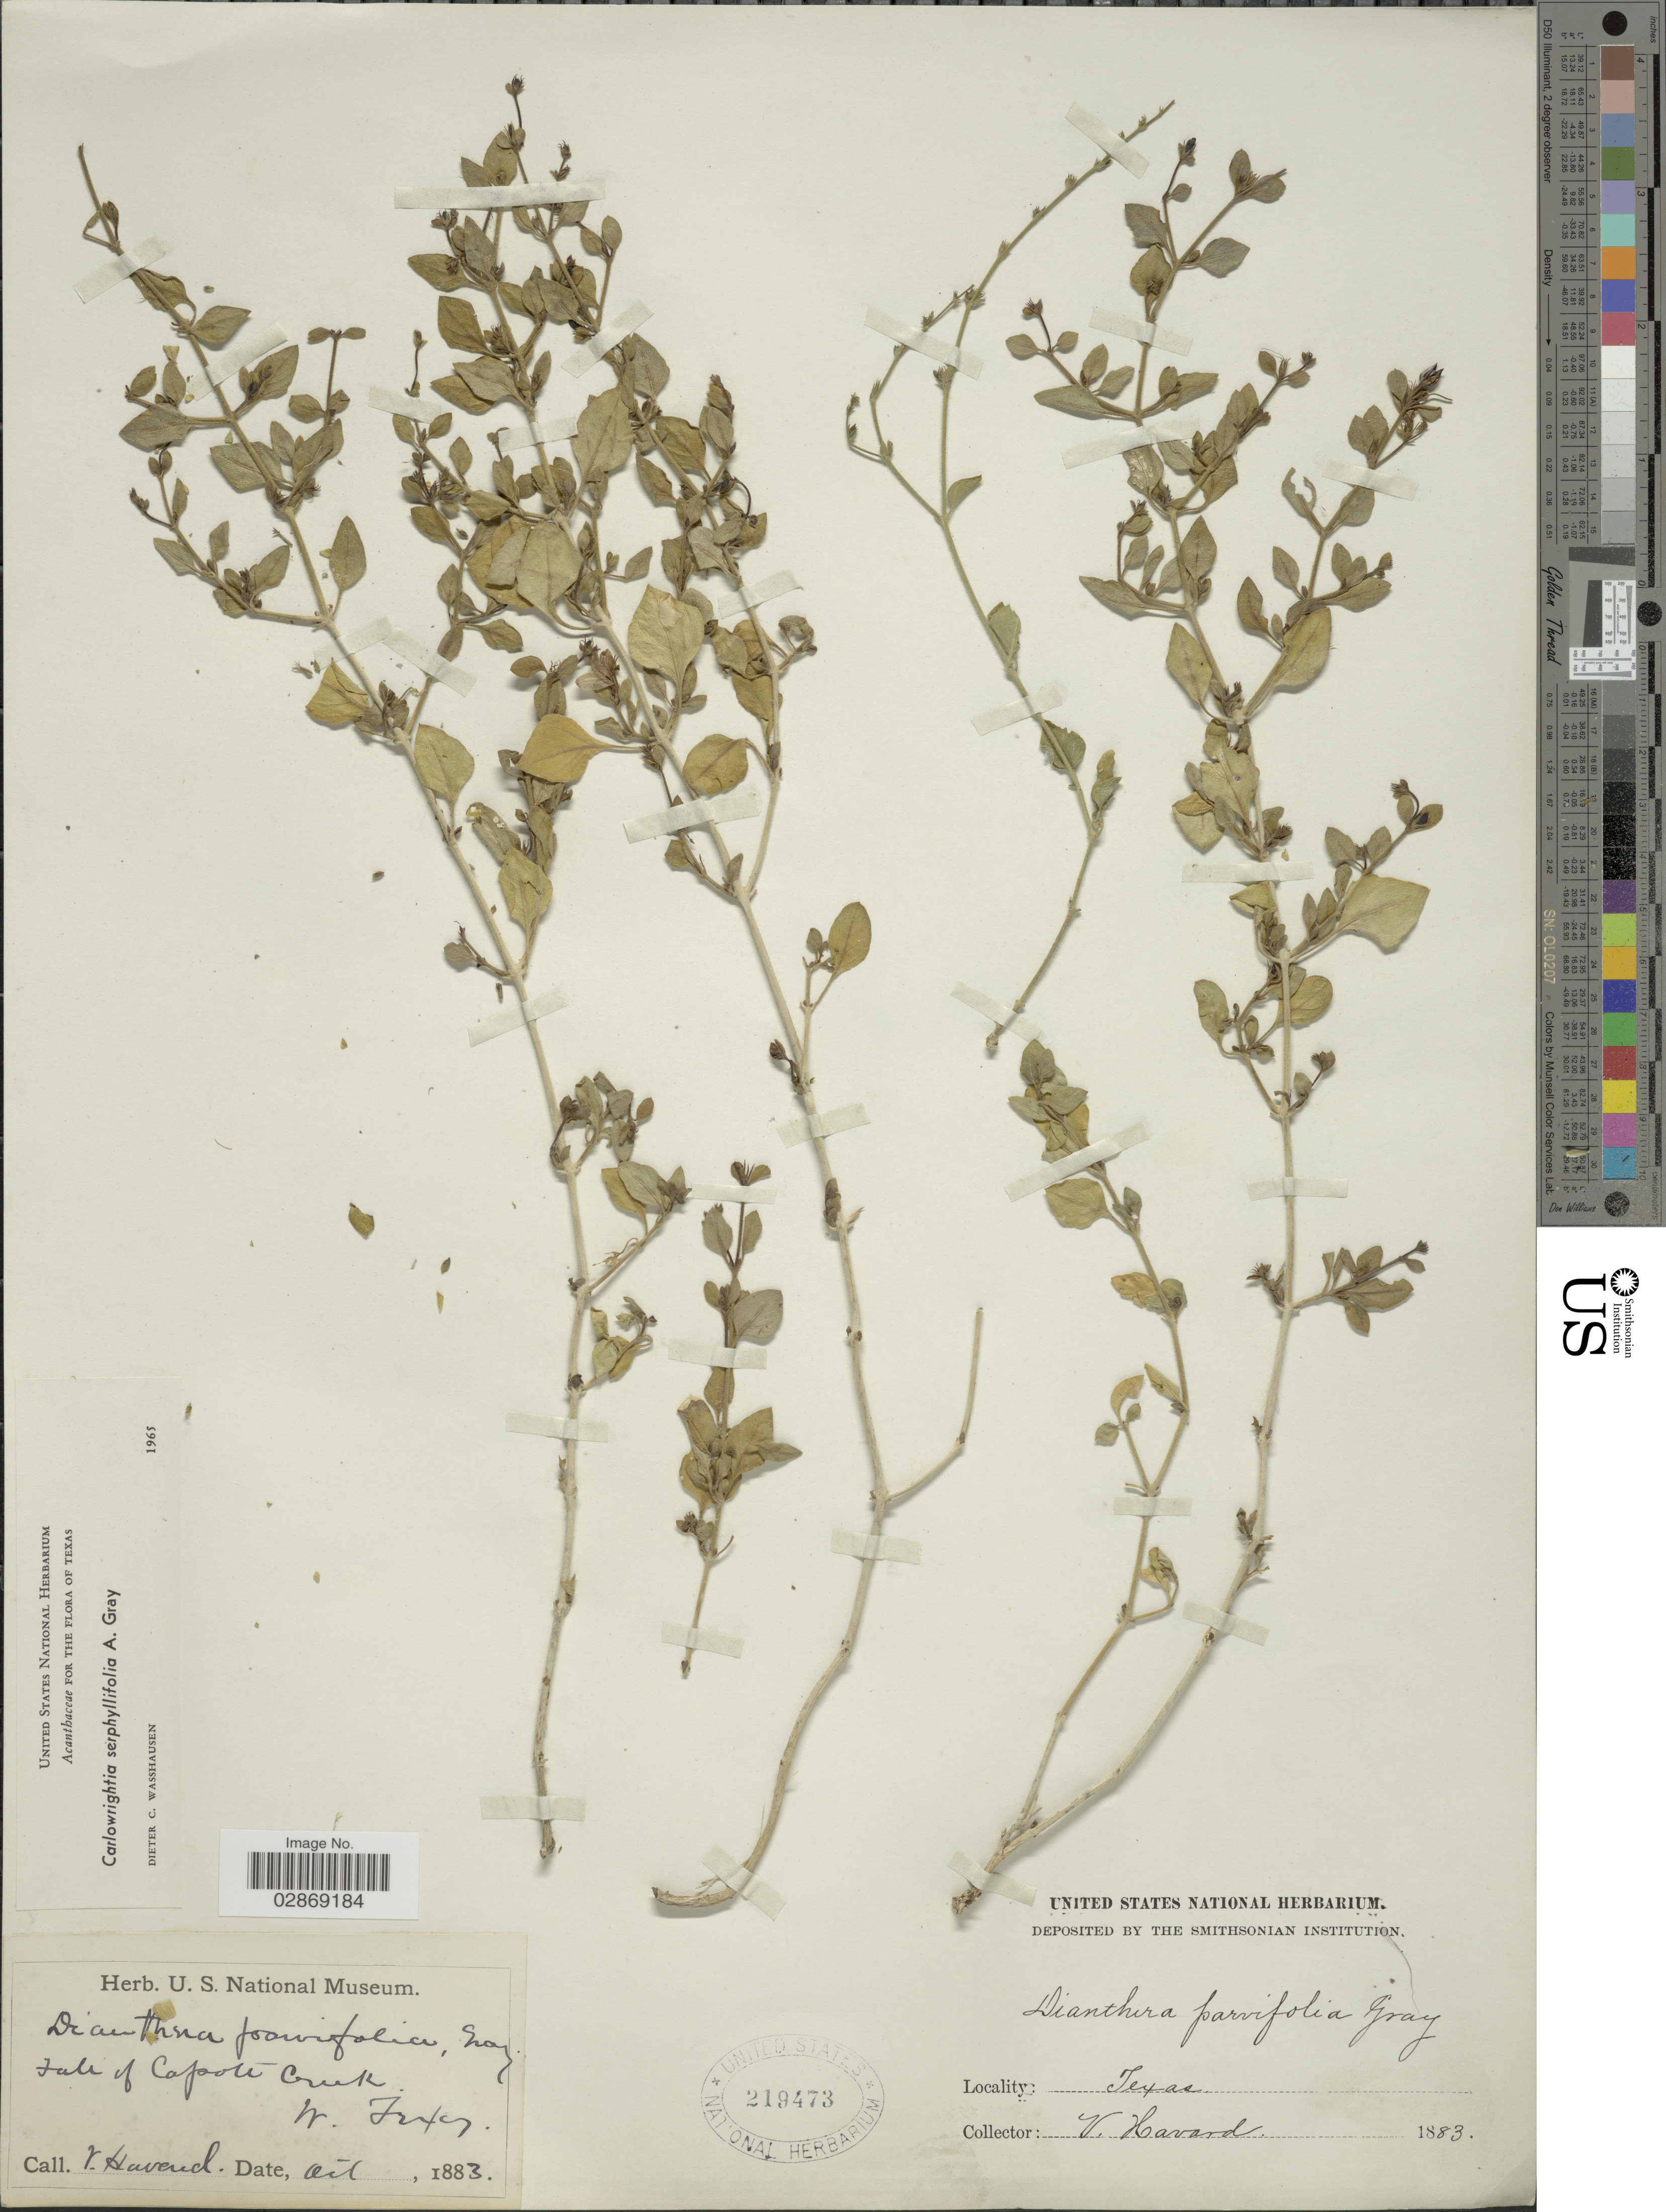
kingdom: Plantae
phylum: Tracheophyta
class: Magnoliopsida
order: Lamiales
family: Acanthaceae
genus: Carlowrightia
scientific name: Carlowrightia serpyllifolia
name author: A. Gray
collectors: V. Havard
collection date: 1883-10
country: United States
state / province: Texas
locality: Fall of Capote Creek, W. Texas.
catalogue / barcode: US 219473